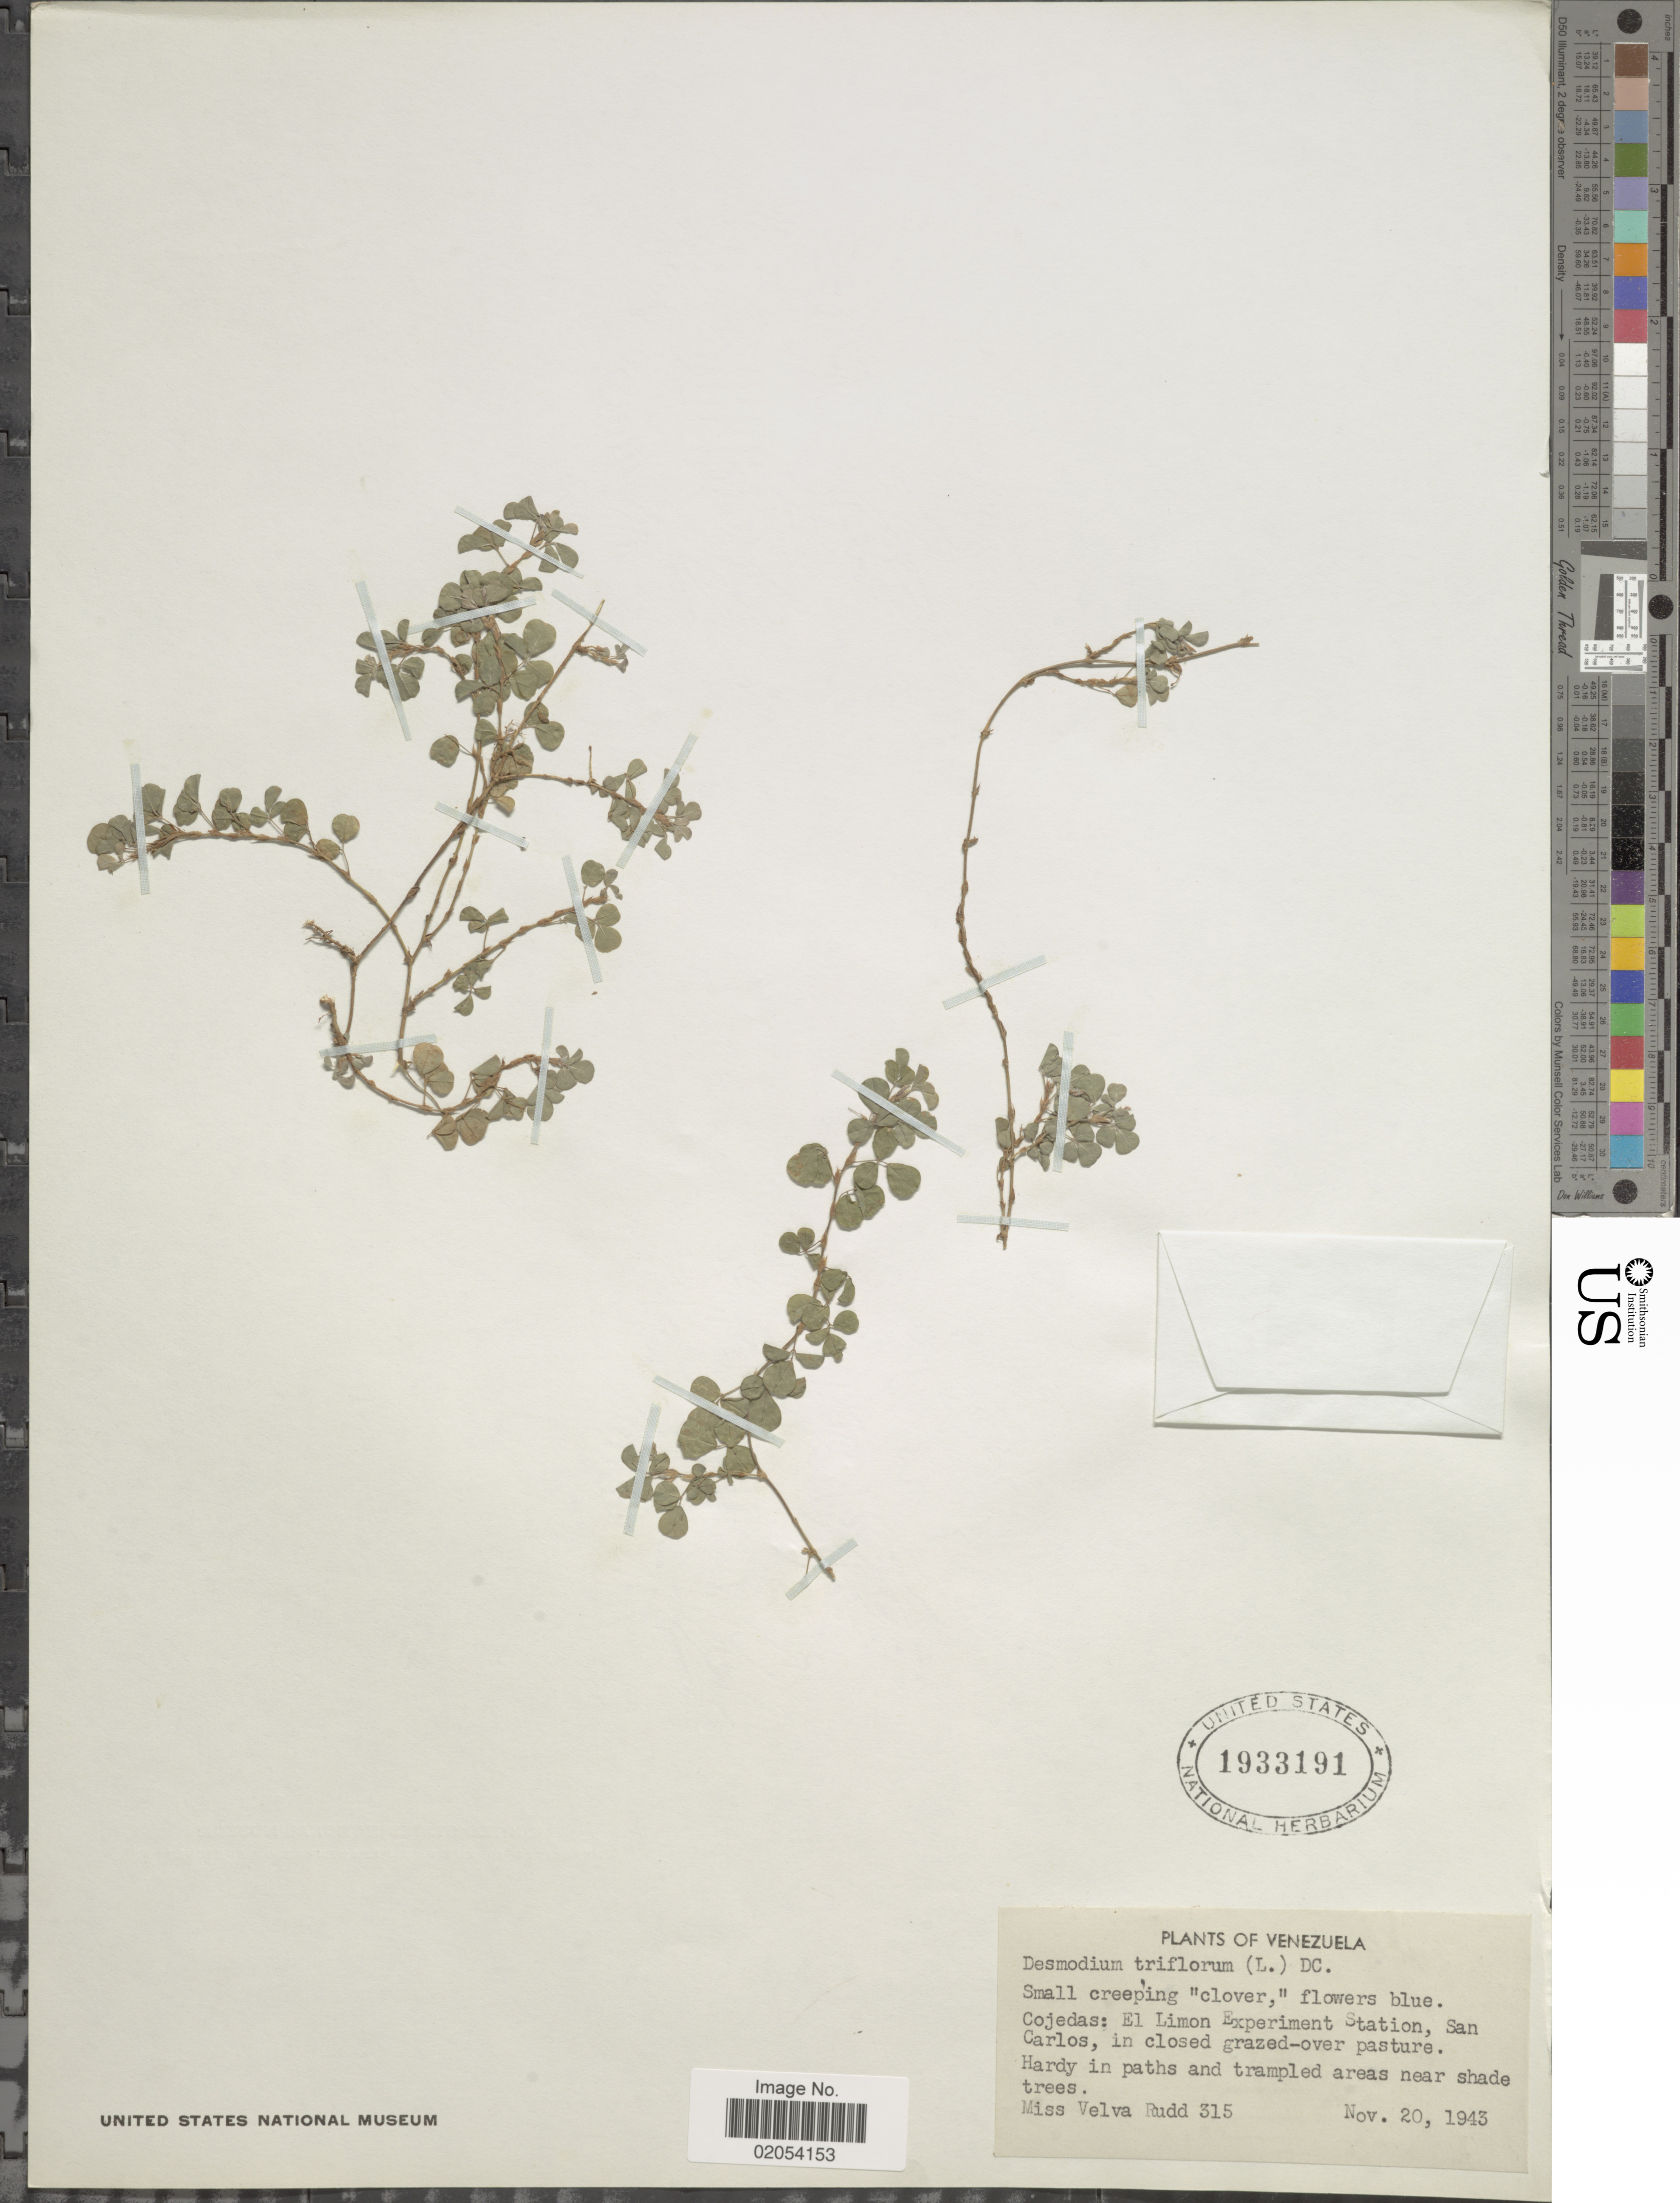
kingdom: Plantae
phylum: Tracheophyta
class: Magnoliopsida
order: Fabales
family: Fabaceae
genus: Grona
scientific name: Grona triflora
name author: (L.) H. Ohashi & K. Ohashi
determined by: Strong, Mark T., (BOT), Smithsonian Institution - National Museum of Natural History (UNITED STATES)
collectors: V. E. Rudd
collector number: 315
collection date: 1943-11-20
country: Venezuela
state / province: Cojedes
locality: El Limon Experiment Station, San Carlos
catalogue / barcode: US 1933191